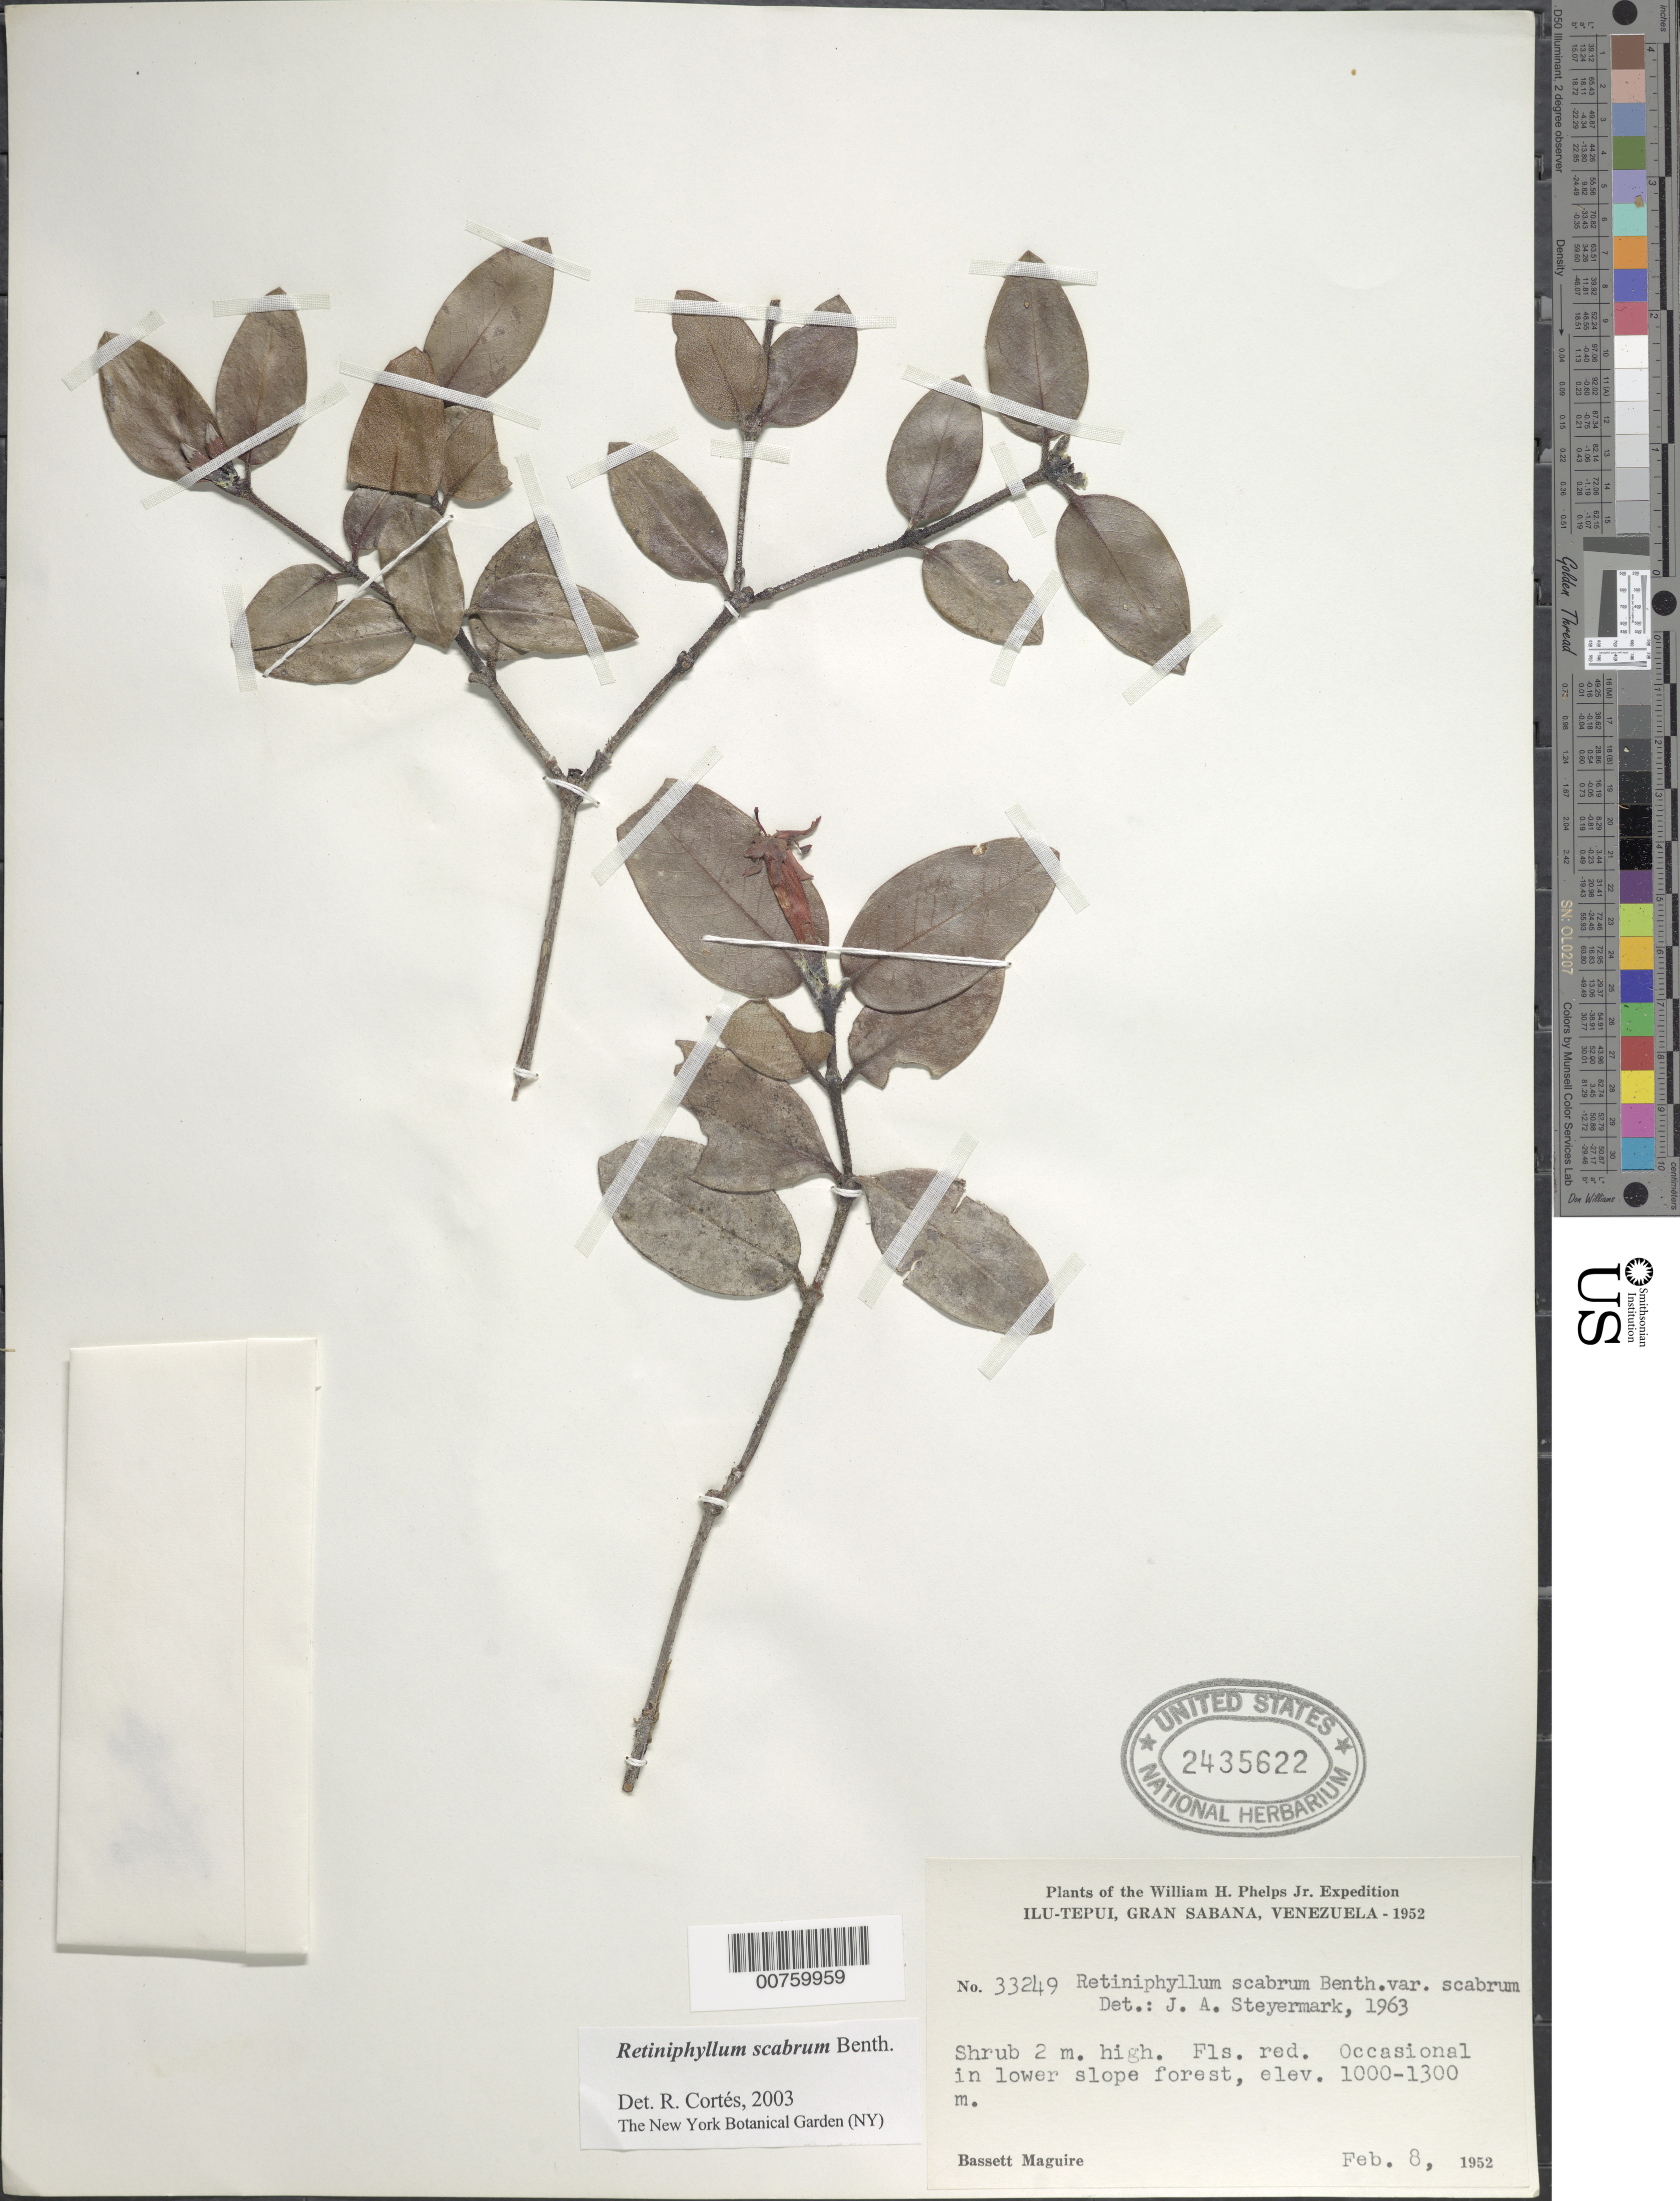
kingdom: Plantae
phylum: Tracheophyta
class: Magnoliopsida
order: Gentianales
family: Rubiaceae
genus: Retiniphyllum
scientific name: Retiniphyllum scabrum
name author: Benth.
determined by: Cortes R., G.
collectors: B. Maguire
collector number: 33249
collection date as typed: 8-Feb-52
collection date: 1952-02-08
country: Venezuela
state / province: Bolívar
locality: Gran Sabana, Ilu-tepuí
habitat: Lower slope forest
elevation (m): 1000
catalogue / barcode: US 2435622